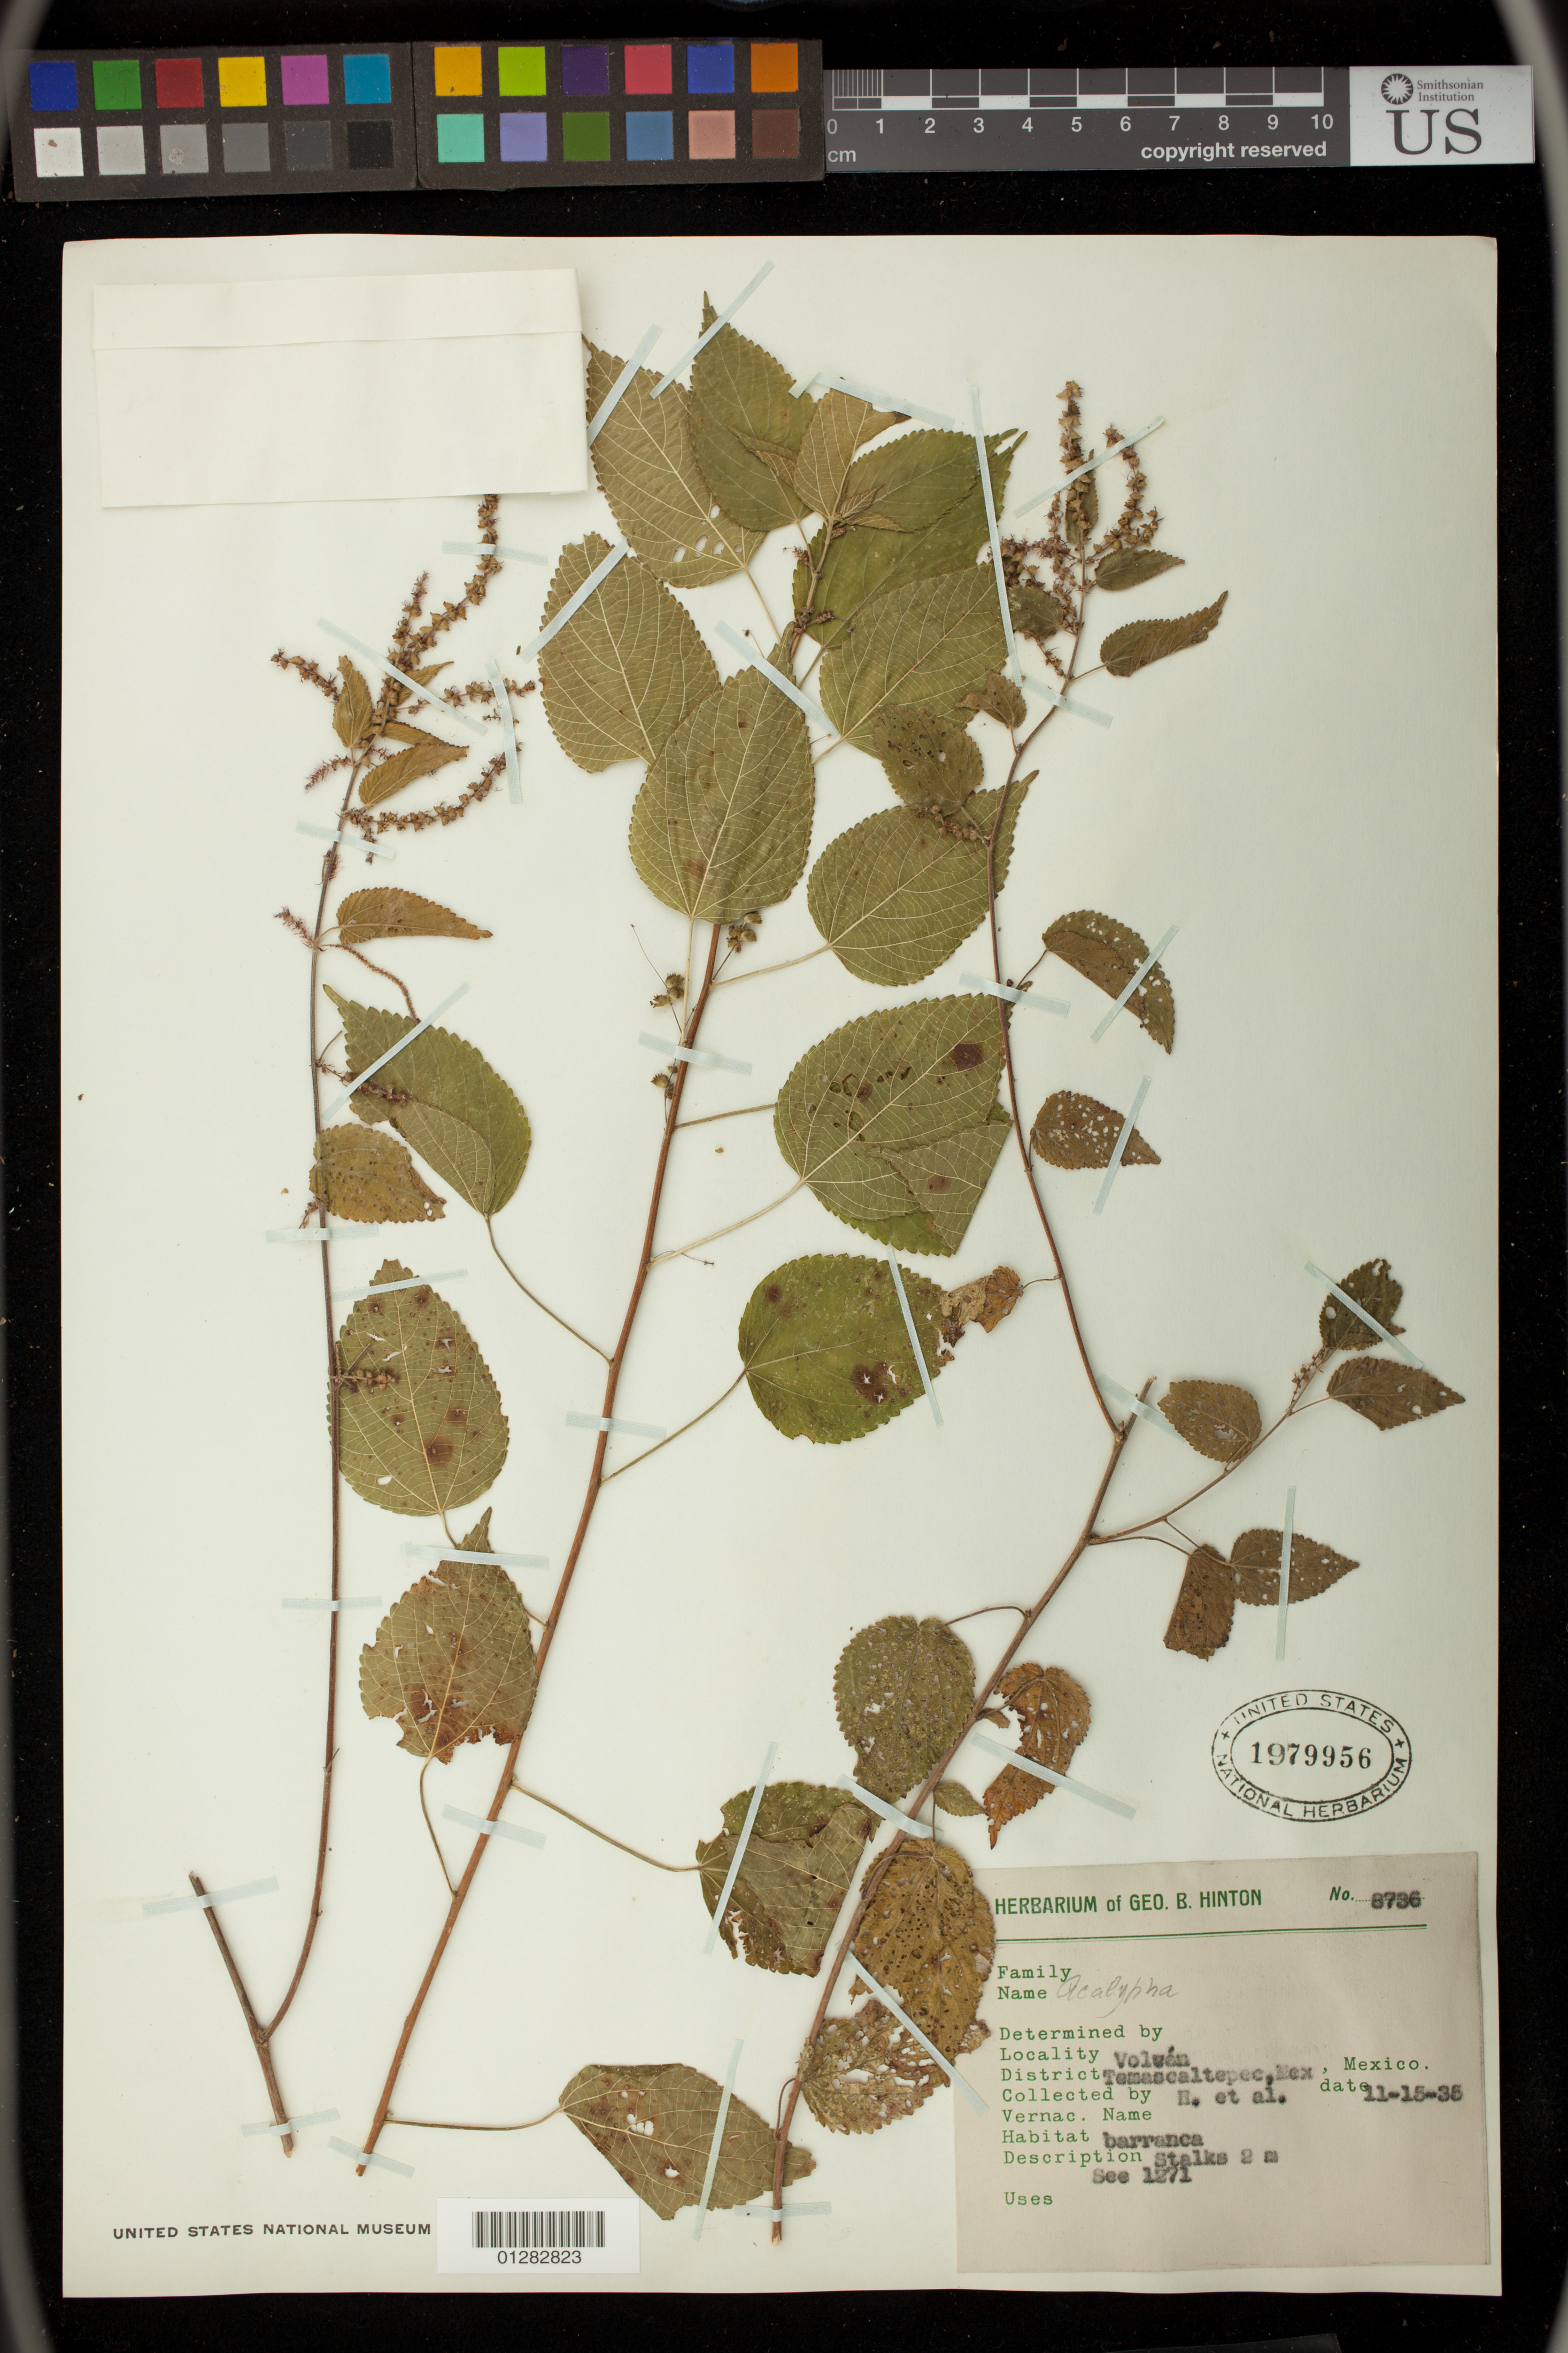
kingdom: Plantae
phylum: Tracheophyta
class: Magnoliopsida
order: Malpighiales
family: Euphorbiaceae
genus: Acalypha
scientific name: Acalypha sp.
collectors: G. B. Hinton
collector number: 8736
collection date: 1935-11-15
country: Mexico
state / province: Mexico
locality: Volven, Temascaltepec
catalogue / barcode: US 1979956